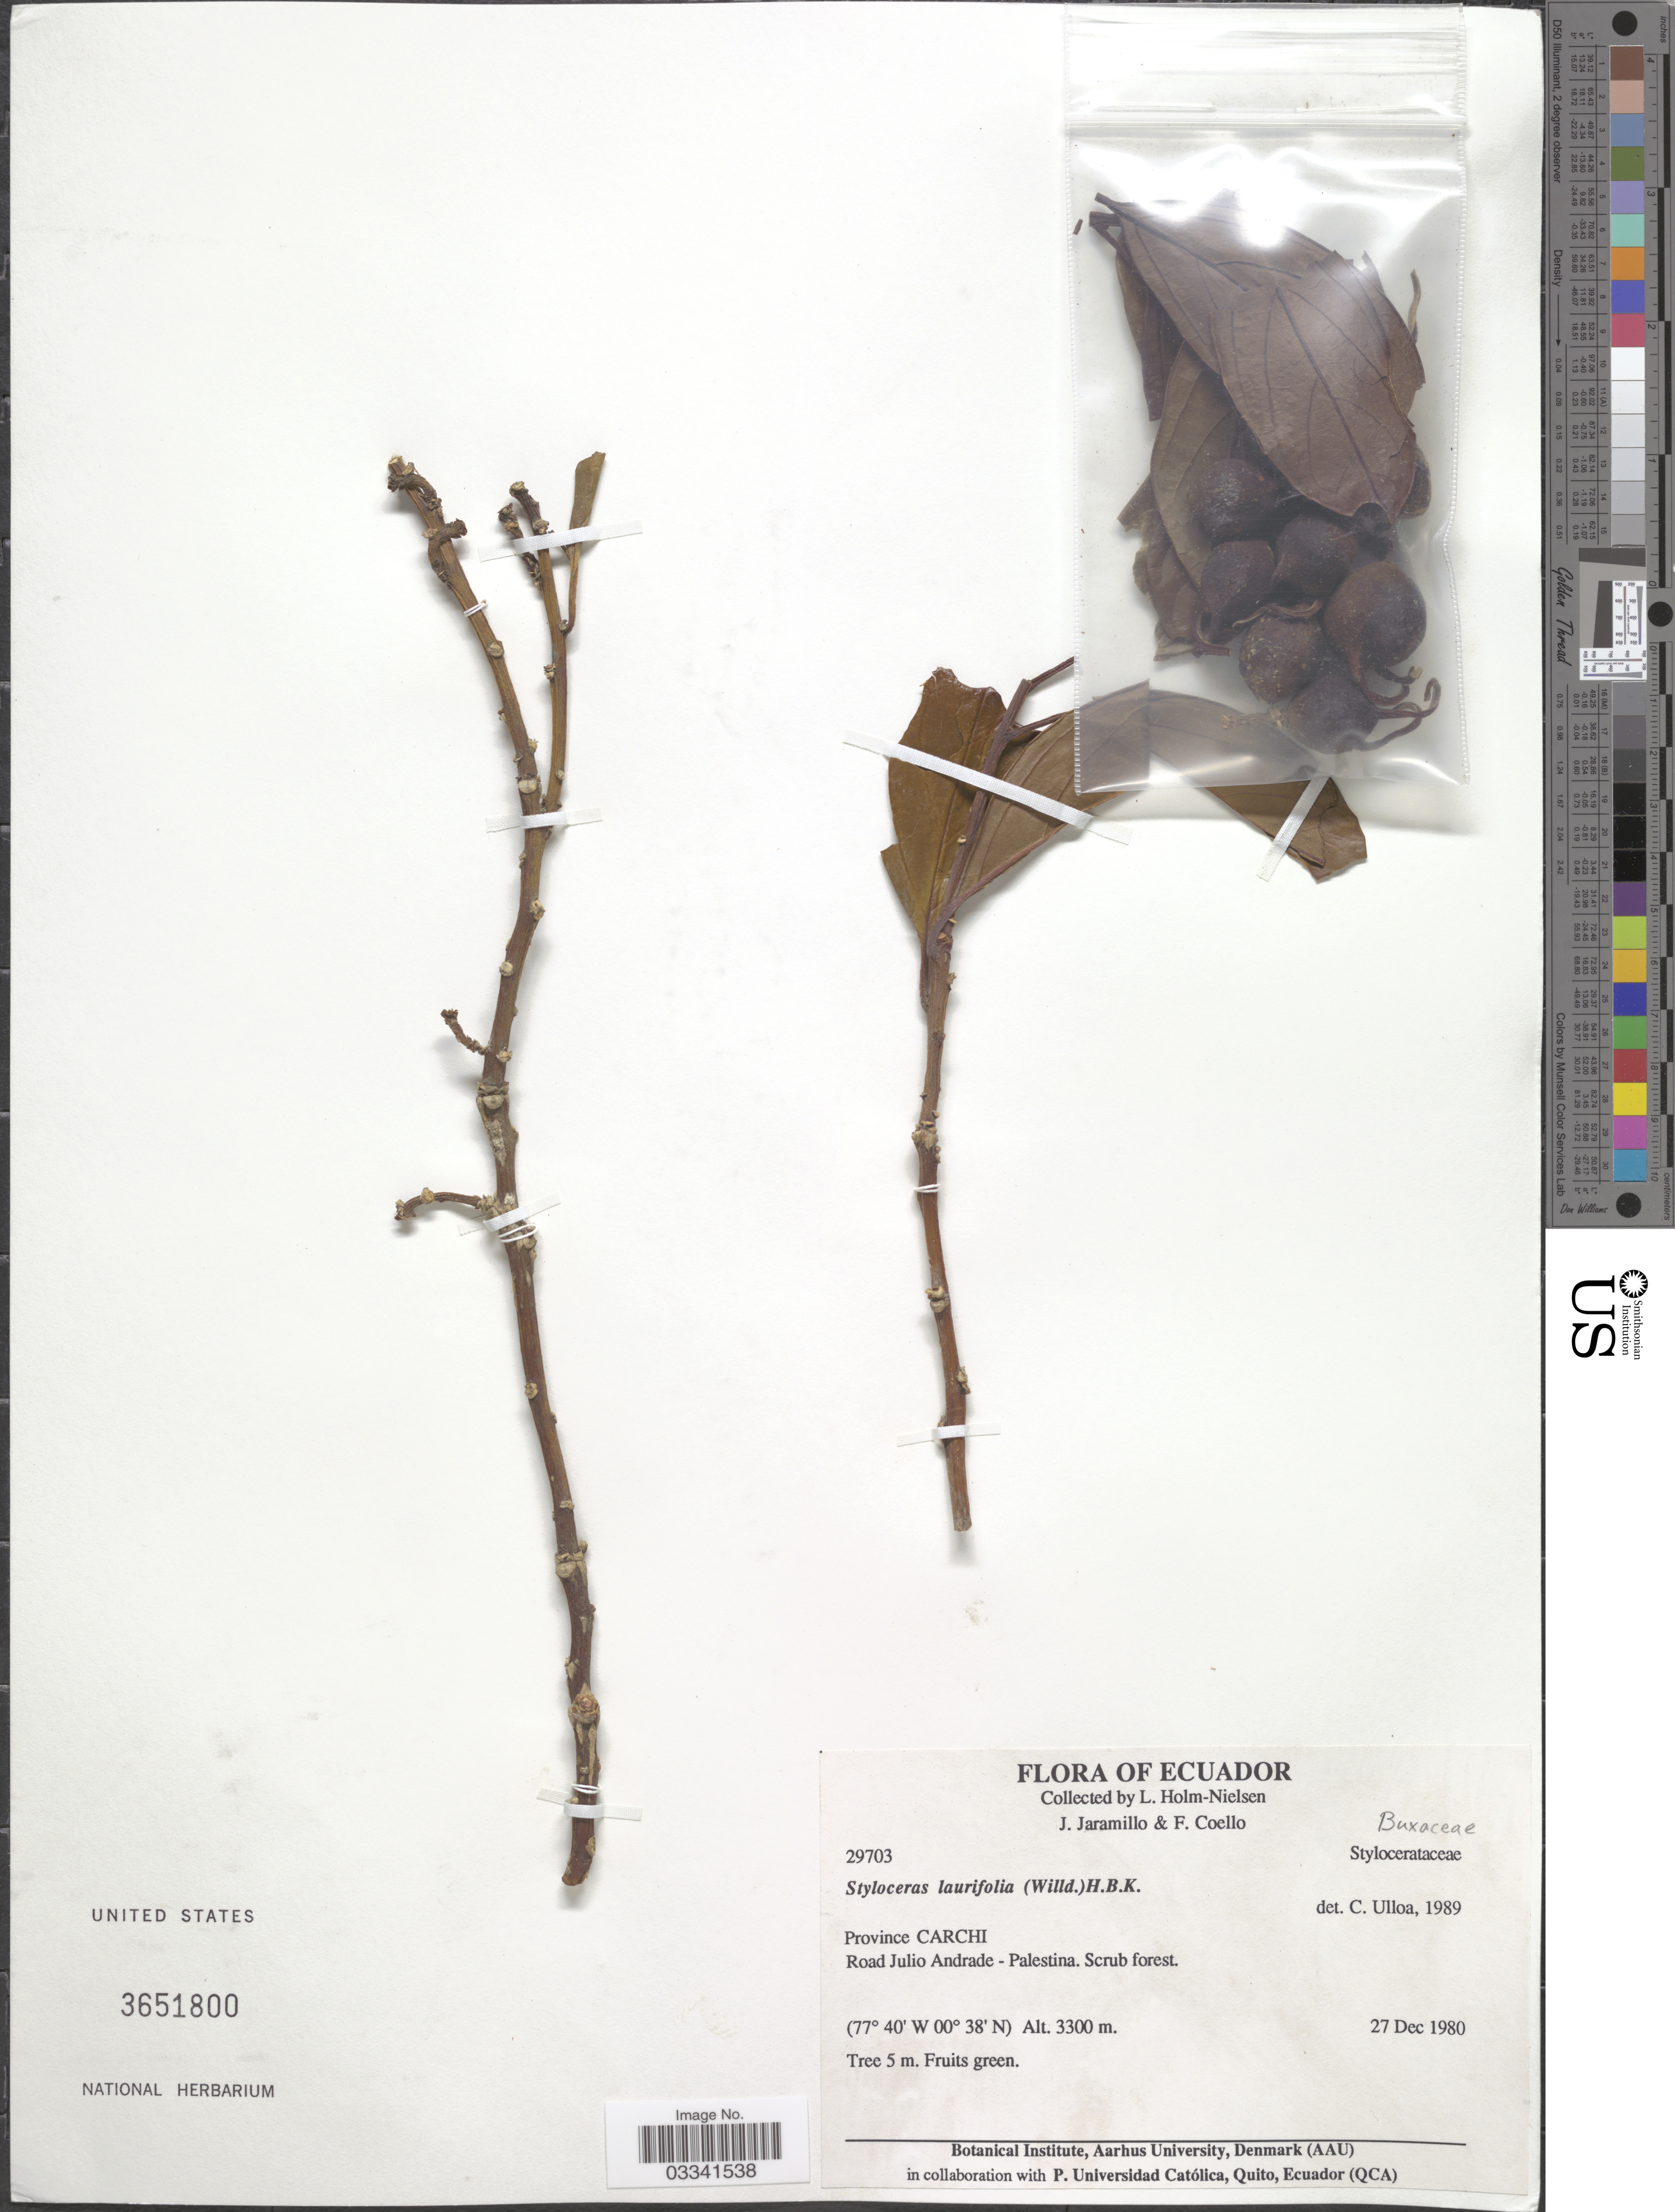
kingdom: Plantae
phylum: Tracheophyta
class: Magnoliopsida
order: Buxales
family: Buxaceae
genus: Styloceras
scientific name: Styloceras laurifolium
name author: (Willd.) Kunth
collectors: L. Holm-Nielsen, J. Jaramillo & F. Coello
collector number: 29703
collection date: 1980-12-27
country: Ecuador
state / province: Carchi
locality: Road Julio Andrade - Palestina.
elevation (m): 3300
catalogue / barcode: US 3651800